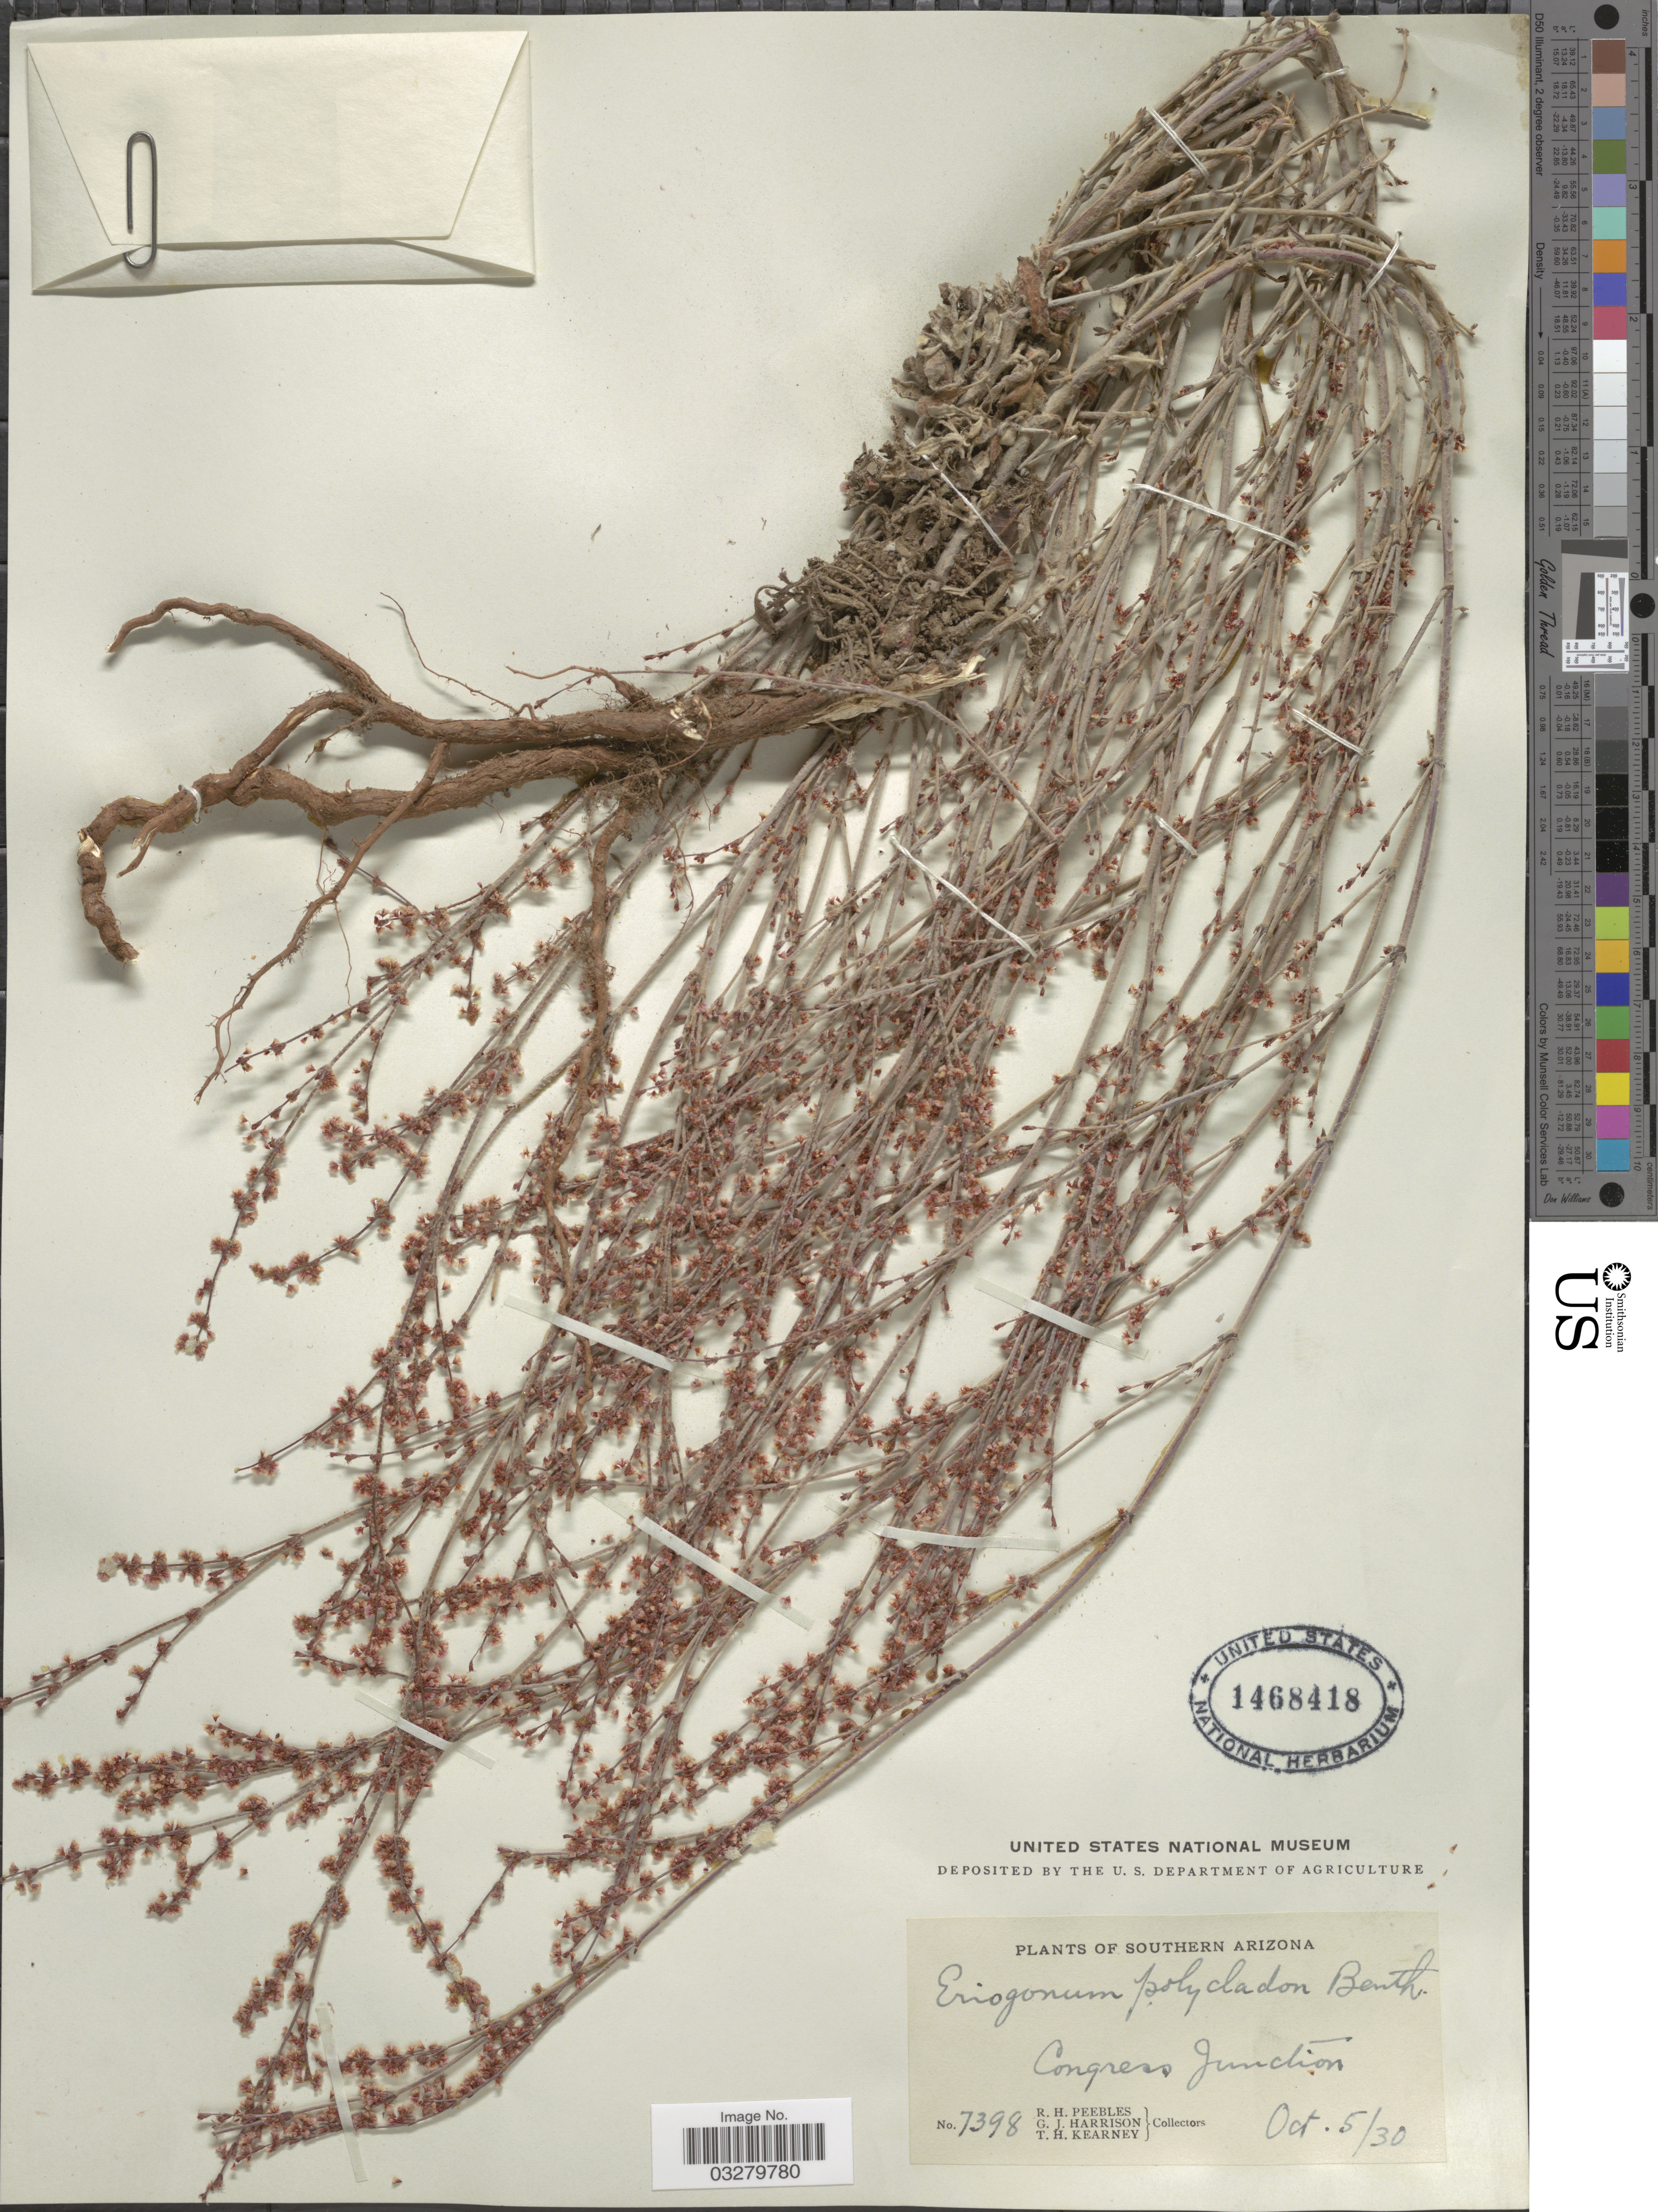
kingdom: Plantae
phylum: Tracheophyta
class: Magnoliopsida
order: Caryophyllales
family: Polygonaceae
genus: Eriogonum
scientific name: Eriogonum polycladon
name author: Benth.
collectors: R. H. Peebles, G. J. Harrison & T. H. Kearney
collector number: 7398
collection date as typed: Transcribed d/m/y: 5/10/30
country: United States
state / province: Arizona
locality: Southern Arizona, Congress Junction.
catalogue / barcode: US 1468418